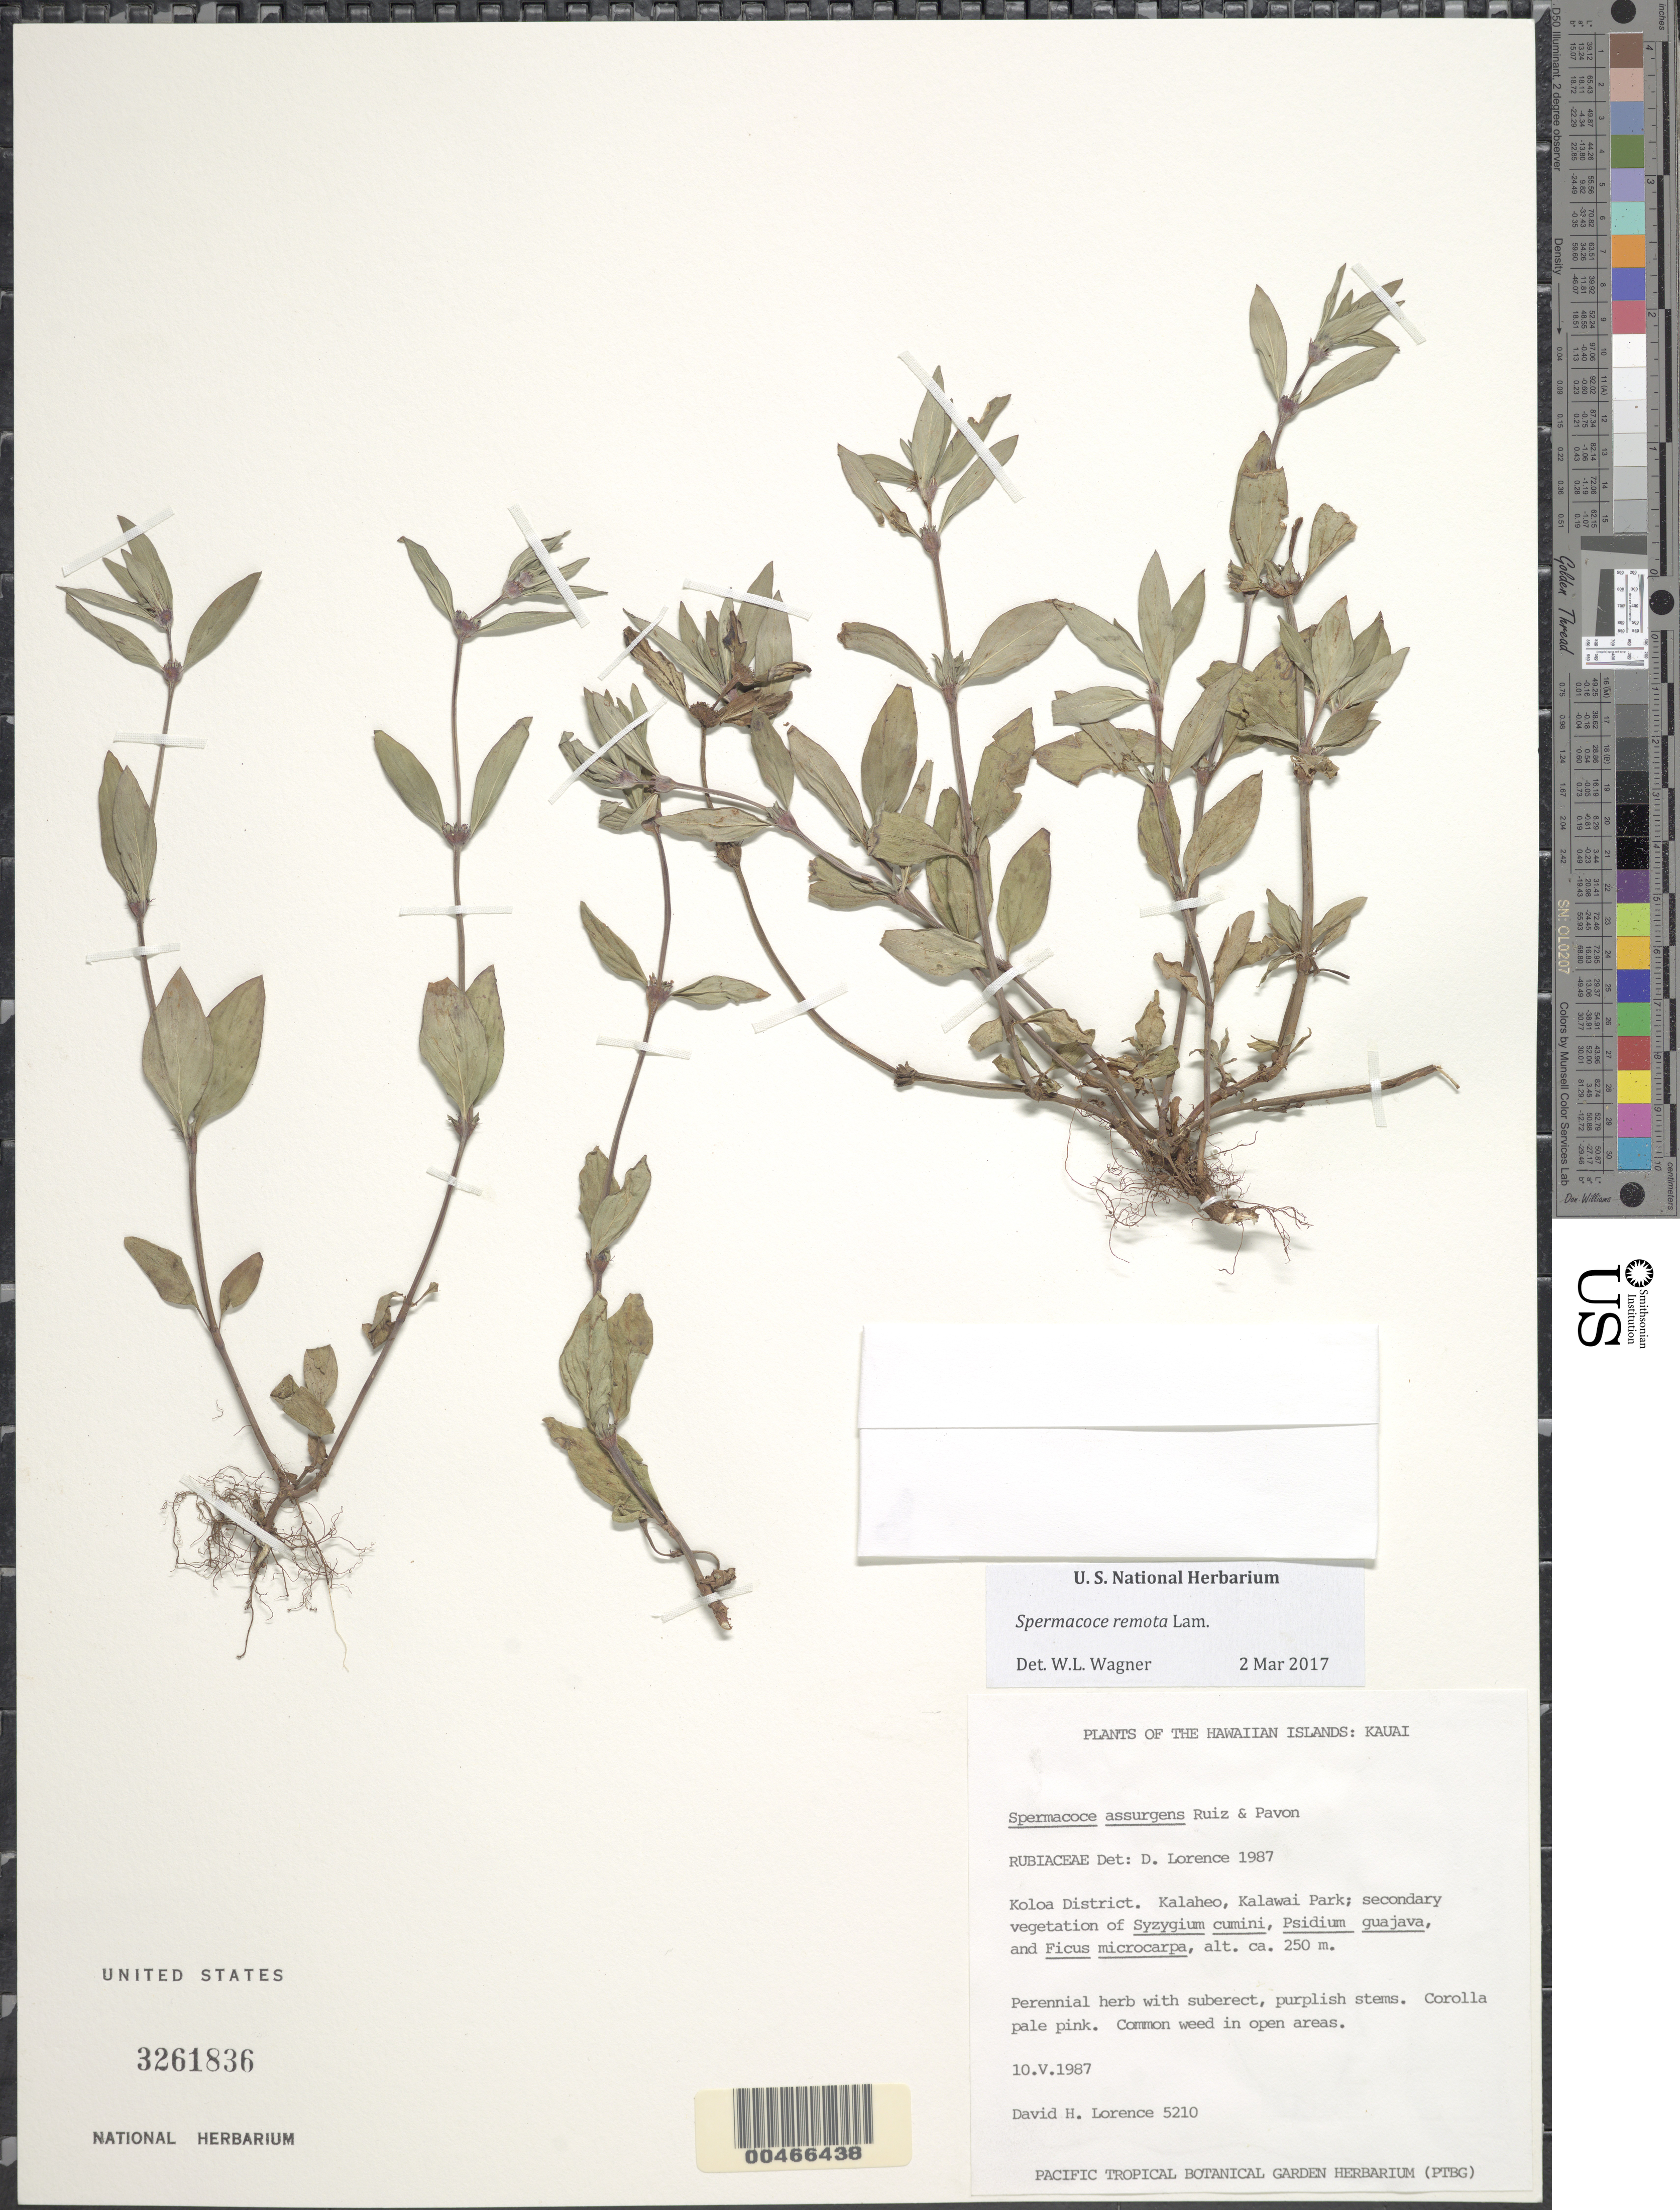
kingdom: Plantae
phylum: Tracheophyta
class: Magnoliopsida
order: Gentianales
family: Rubiaceae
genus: Spermacoce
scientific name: Spermacoce remota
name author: Lam.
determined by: Wagner, W. L., (BOT), Smithsonian Institution - National Museum of Natural History (UNITED STATES)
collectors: D. Lorence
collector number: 5210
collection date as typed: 10 May 1987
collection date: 1987-05-10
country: United States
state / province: Hawaii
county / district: Kauai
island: Kaua'i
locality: Koloa Dist. Kalaheo, Kalawai Park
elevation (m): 250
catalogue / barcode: US 3261836